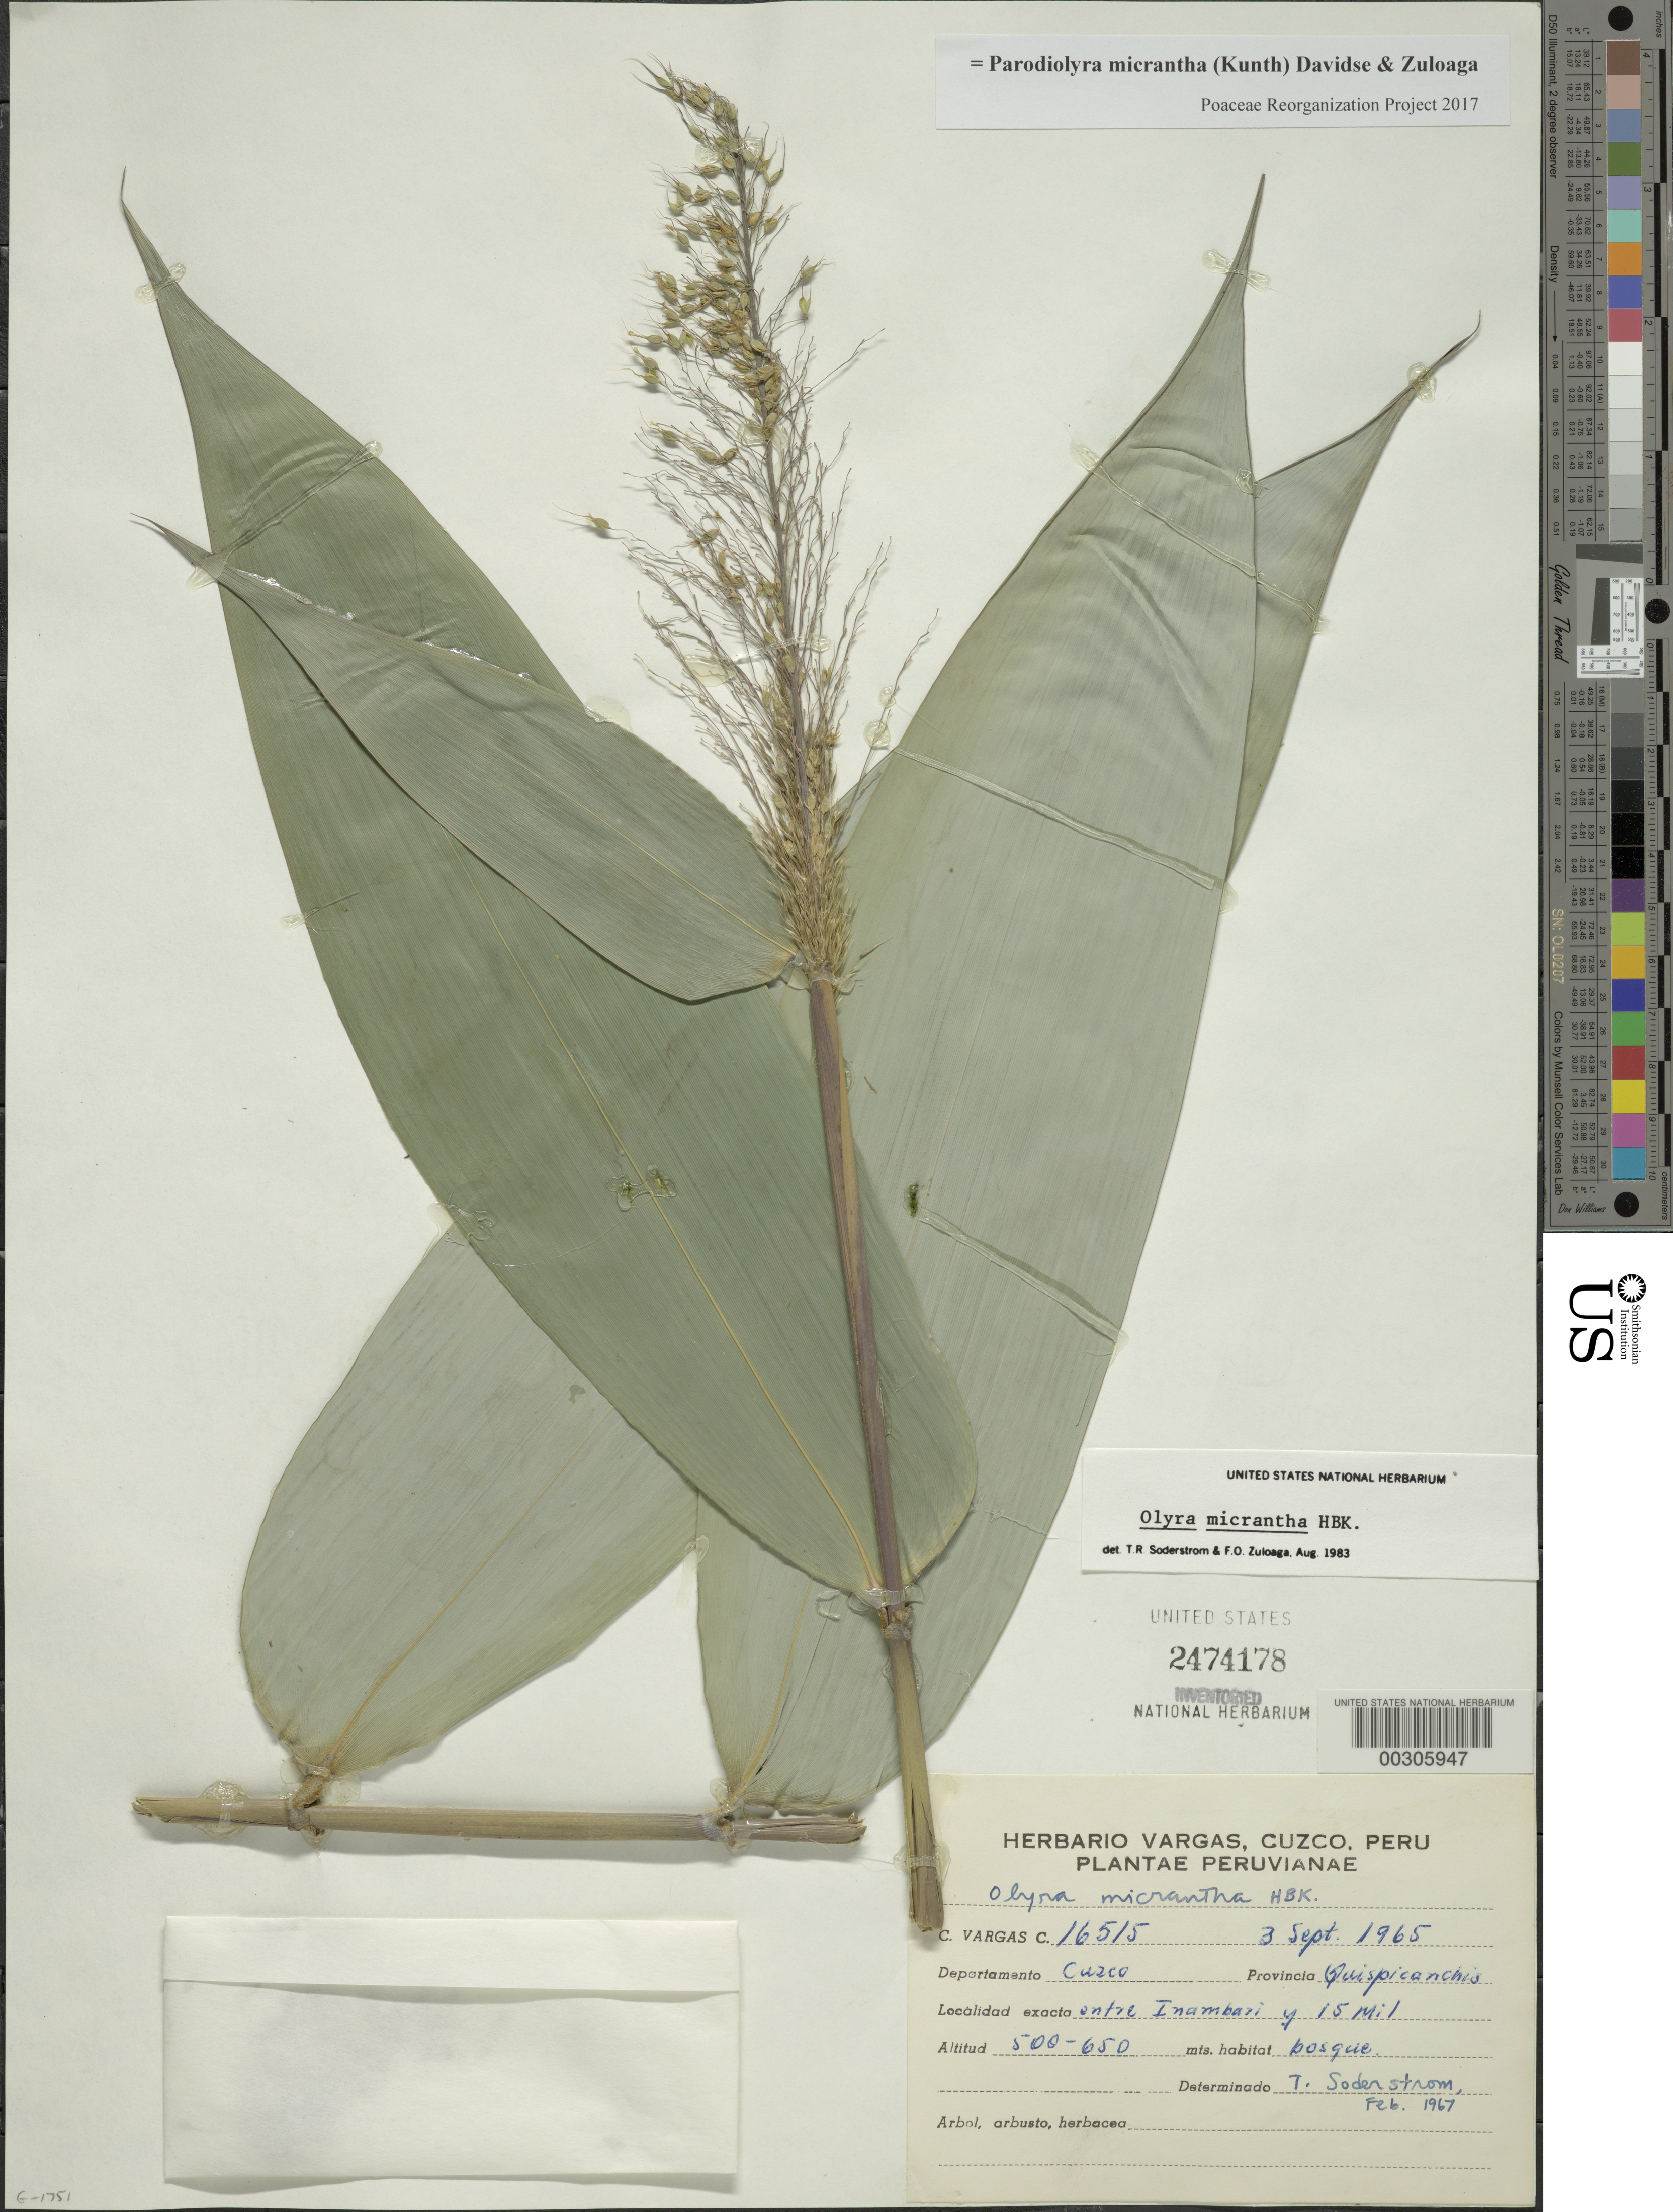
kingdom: Plantae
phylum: Tracheophyta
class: Liliopsida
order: Poales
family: Poaceae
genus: Parodiolyra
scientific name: Parodiolyra micrantha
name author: (Kunth) Davidse & Zuloaga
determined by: Poaceae Reorganization Project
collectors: C. Vargas Calderón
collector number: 16515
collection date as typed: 03 Sep 1965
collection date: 1965-09-03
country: Peru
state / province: Cusco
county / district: Quispicanchis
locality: Quispicanchis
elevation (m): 500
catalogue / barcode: US 2474178